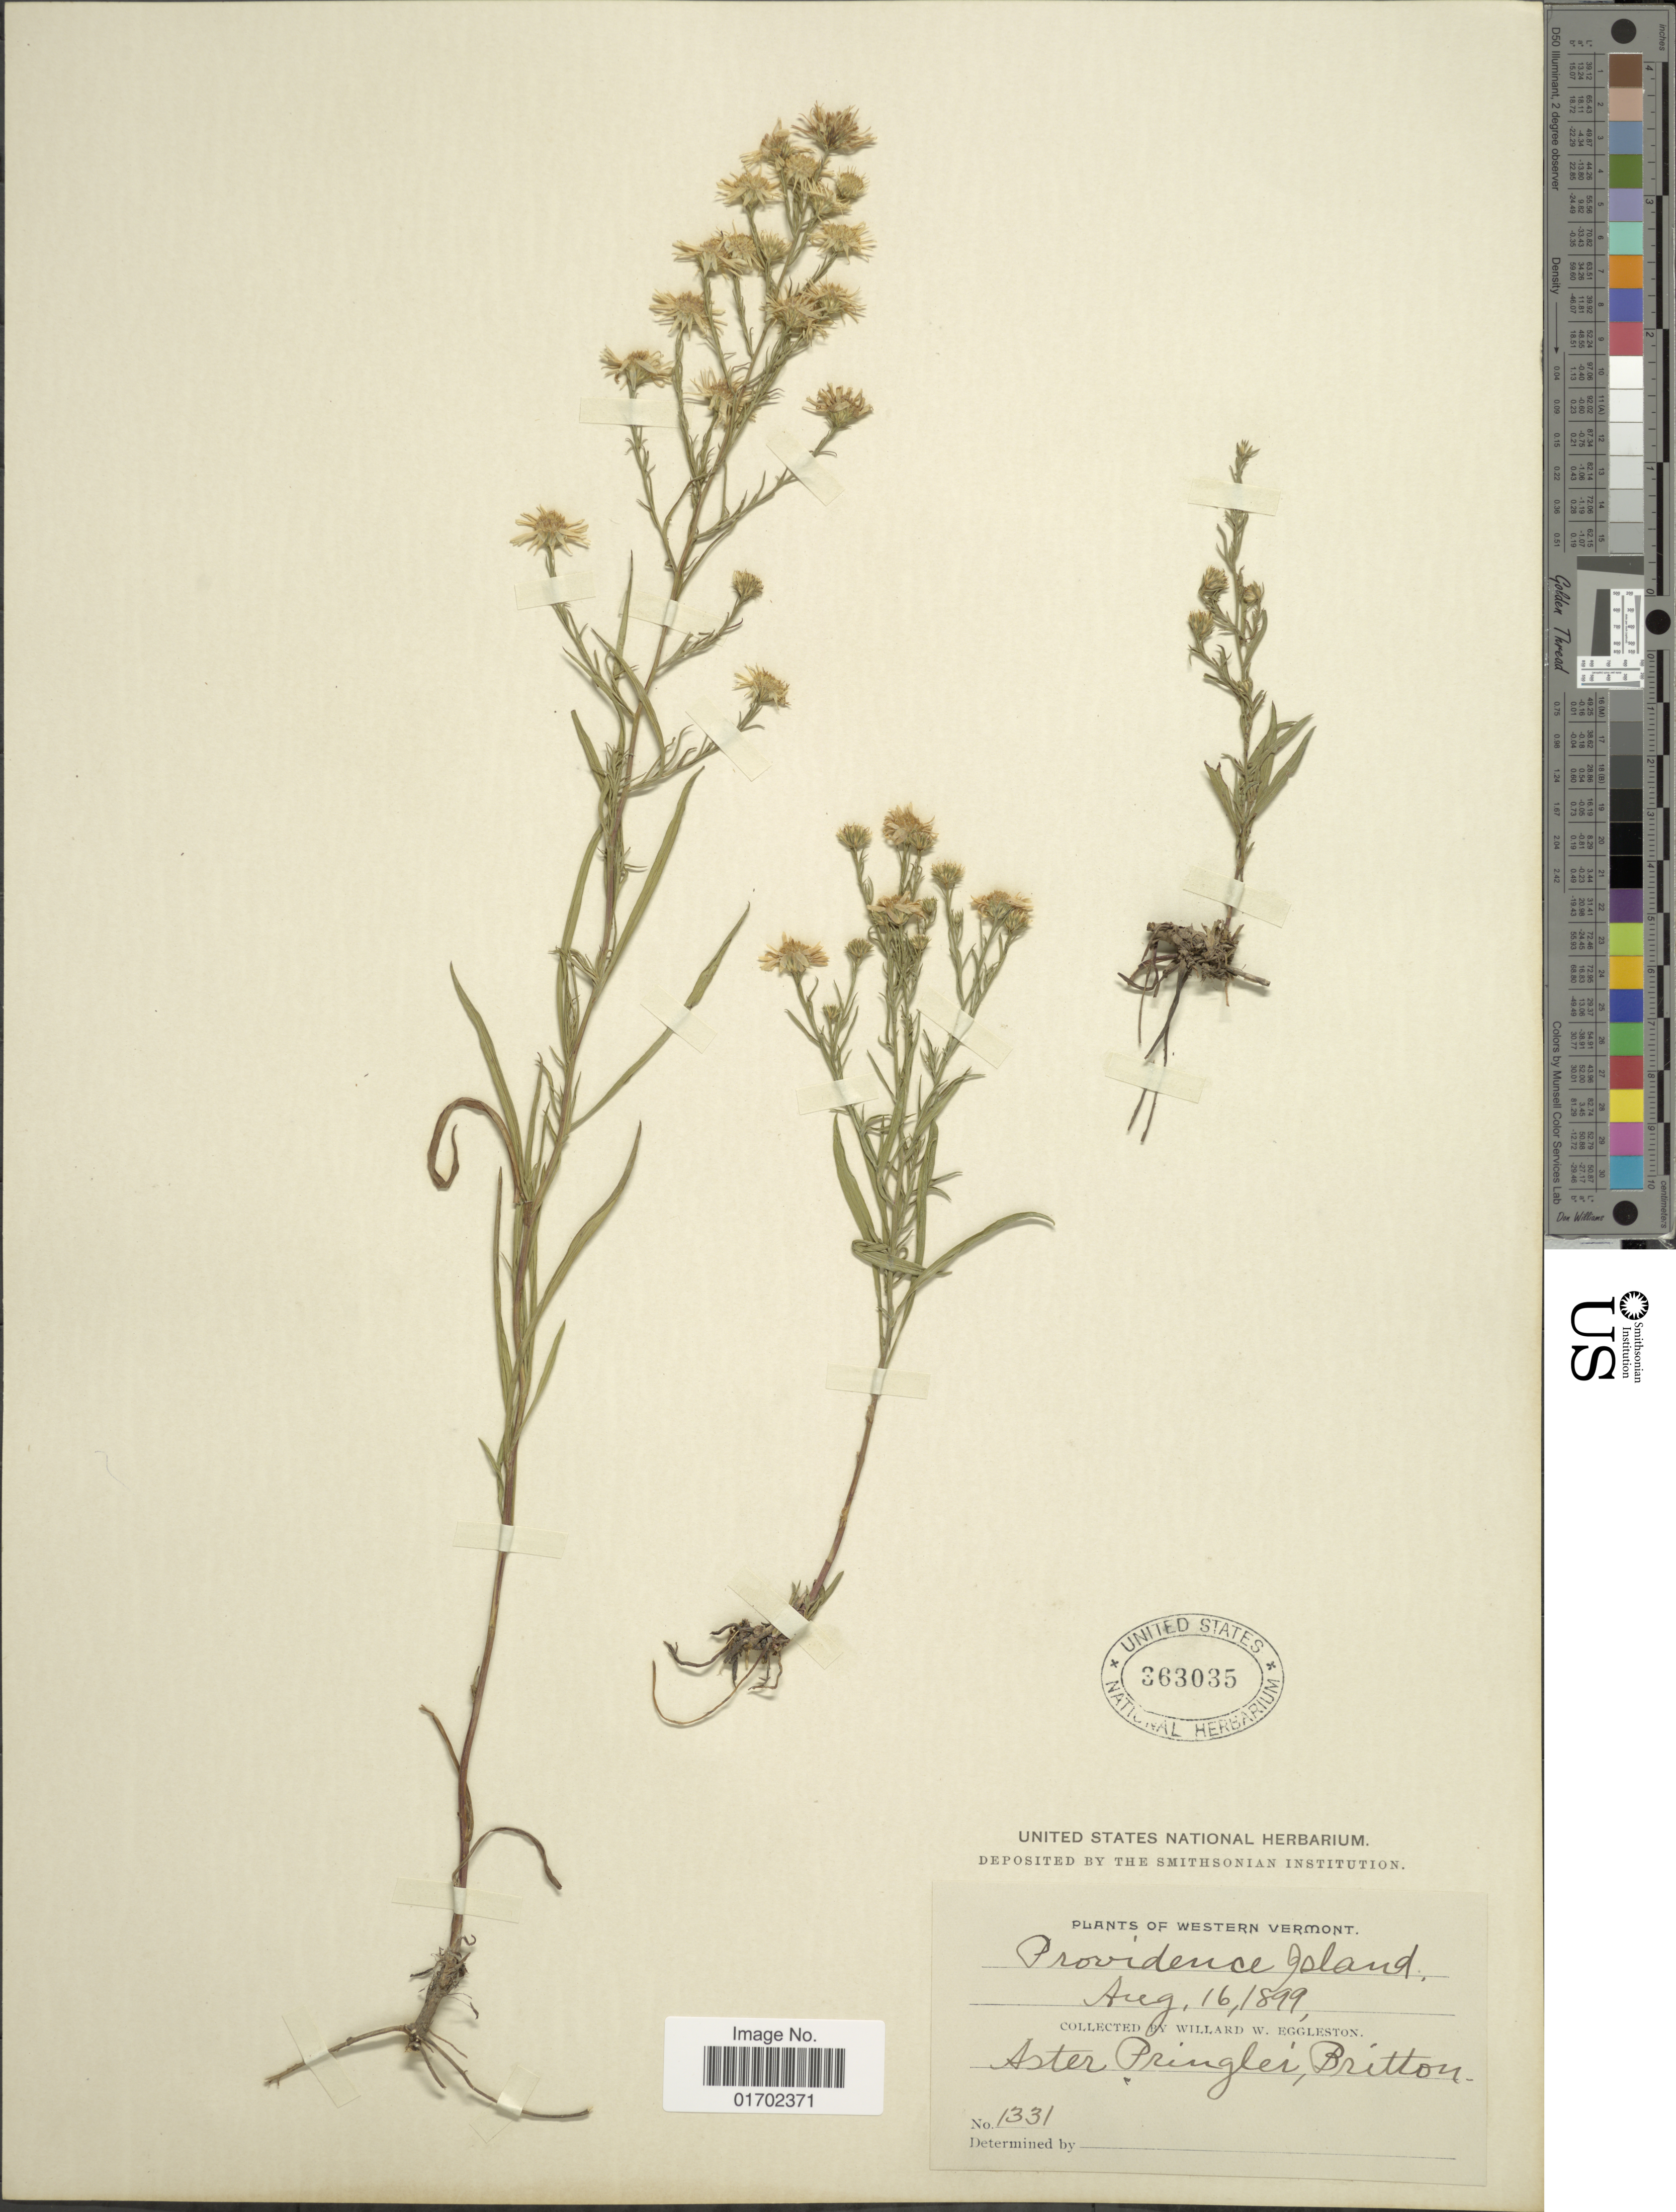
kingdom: Plantae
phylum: Tracheophyta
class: Magnoliopsida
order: Asterales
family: Asteraceae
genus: Symphyotrichum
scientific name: Symphyotrichum pilosum var. pringlei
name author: (A. Gray) G.L. Nesom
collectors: W. W. Eggleston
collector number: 1331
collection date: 1899-08-16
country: United States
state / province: Vermont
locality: Western Vermont. Providence Island.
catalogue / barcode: US 363035